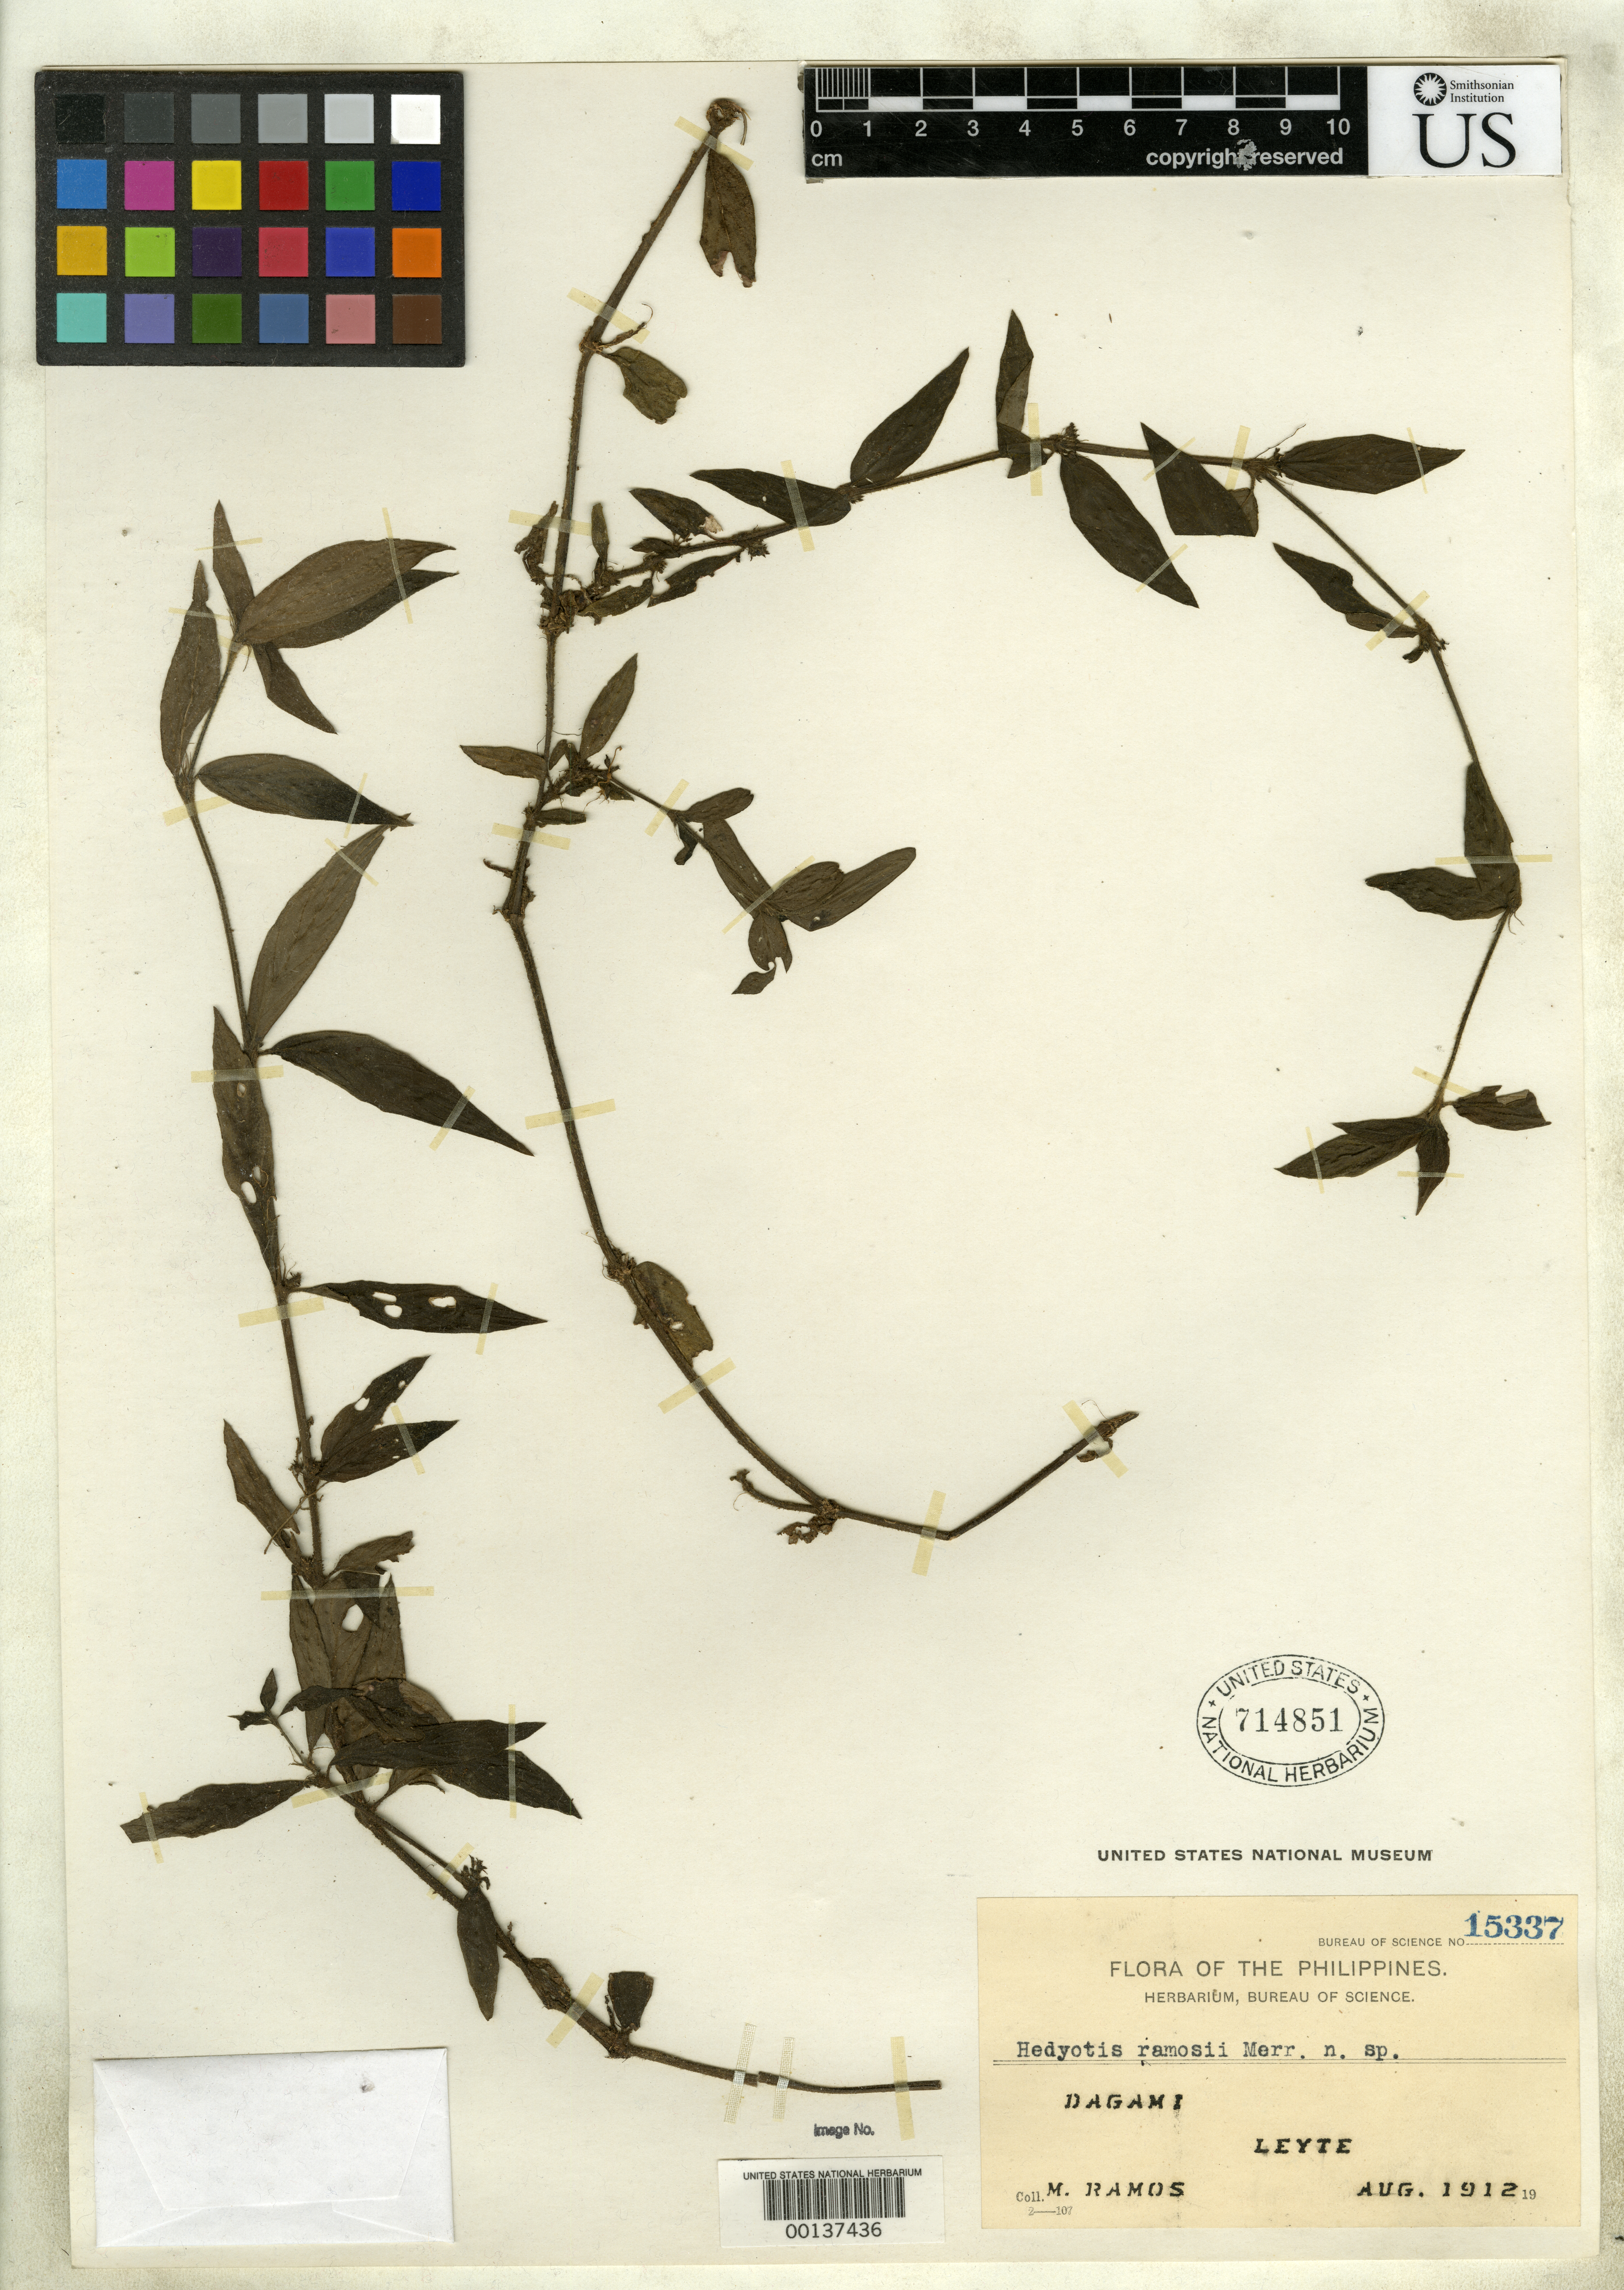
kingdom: Plantae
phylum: Tracheophyta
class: Magnoliopsida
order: Gentianales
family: Rubiaceae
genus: Hedyotis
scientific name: Hedyotis ramosii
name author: Merr.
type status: Isotype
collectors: M. Ramos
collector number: Bur. Sci. 15337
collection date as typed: Aug 1912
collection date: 1912-08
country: Philippines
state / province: Eastern Visayas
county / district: Leyte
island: Leyte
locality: Dagami.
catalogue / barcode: US 714851